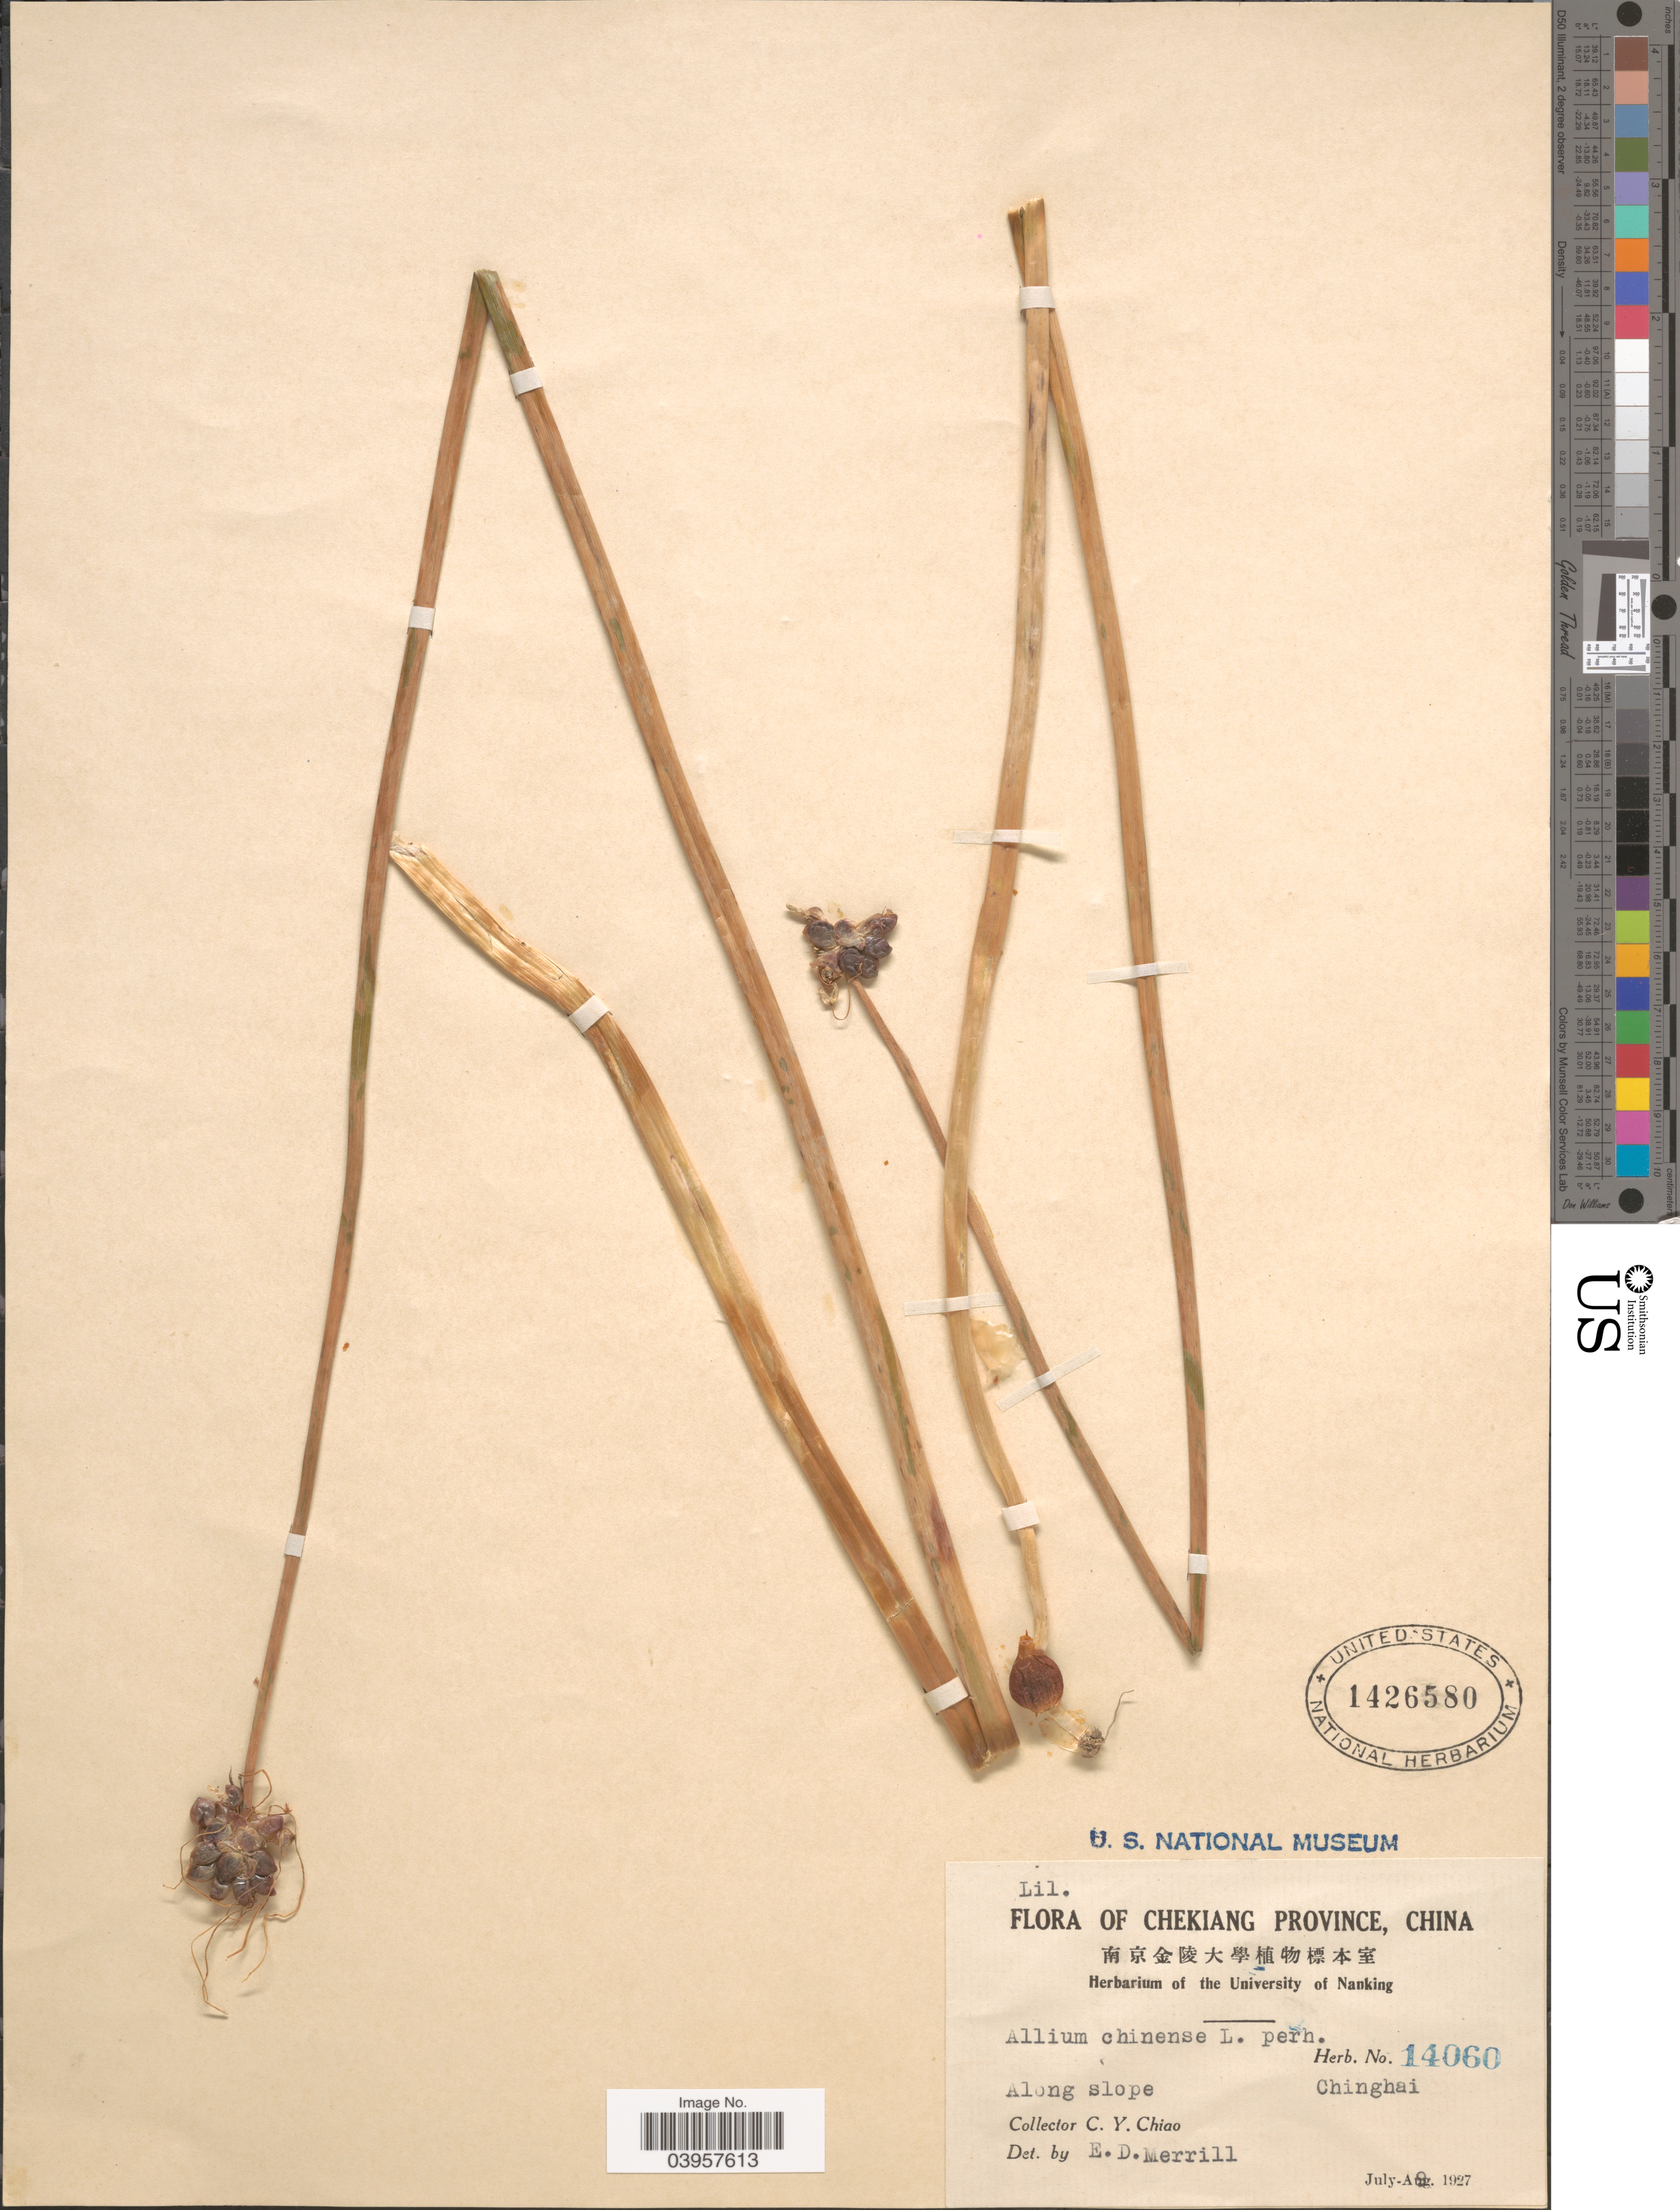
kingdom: Plantae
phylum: Tracheophyta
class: Liliopsida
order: Asparagales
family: Amaryllidaceae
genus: Allium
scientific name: Allium chinense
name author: G. Don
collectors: C. Y. Chiao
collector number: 14060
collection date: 1927-07-09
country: China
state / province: Zhejiang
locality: Chekiang Province. Along slope. Chinghai.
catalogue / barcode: US 1426580